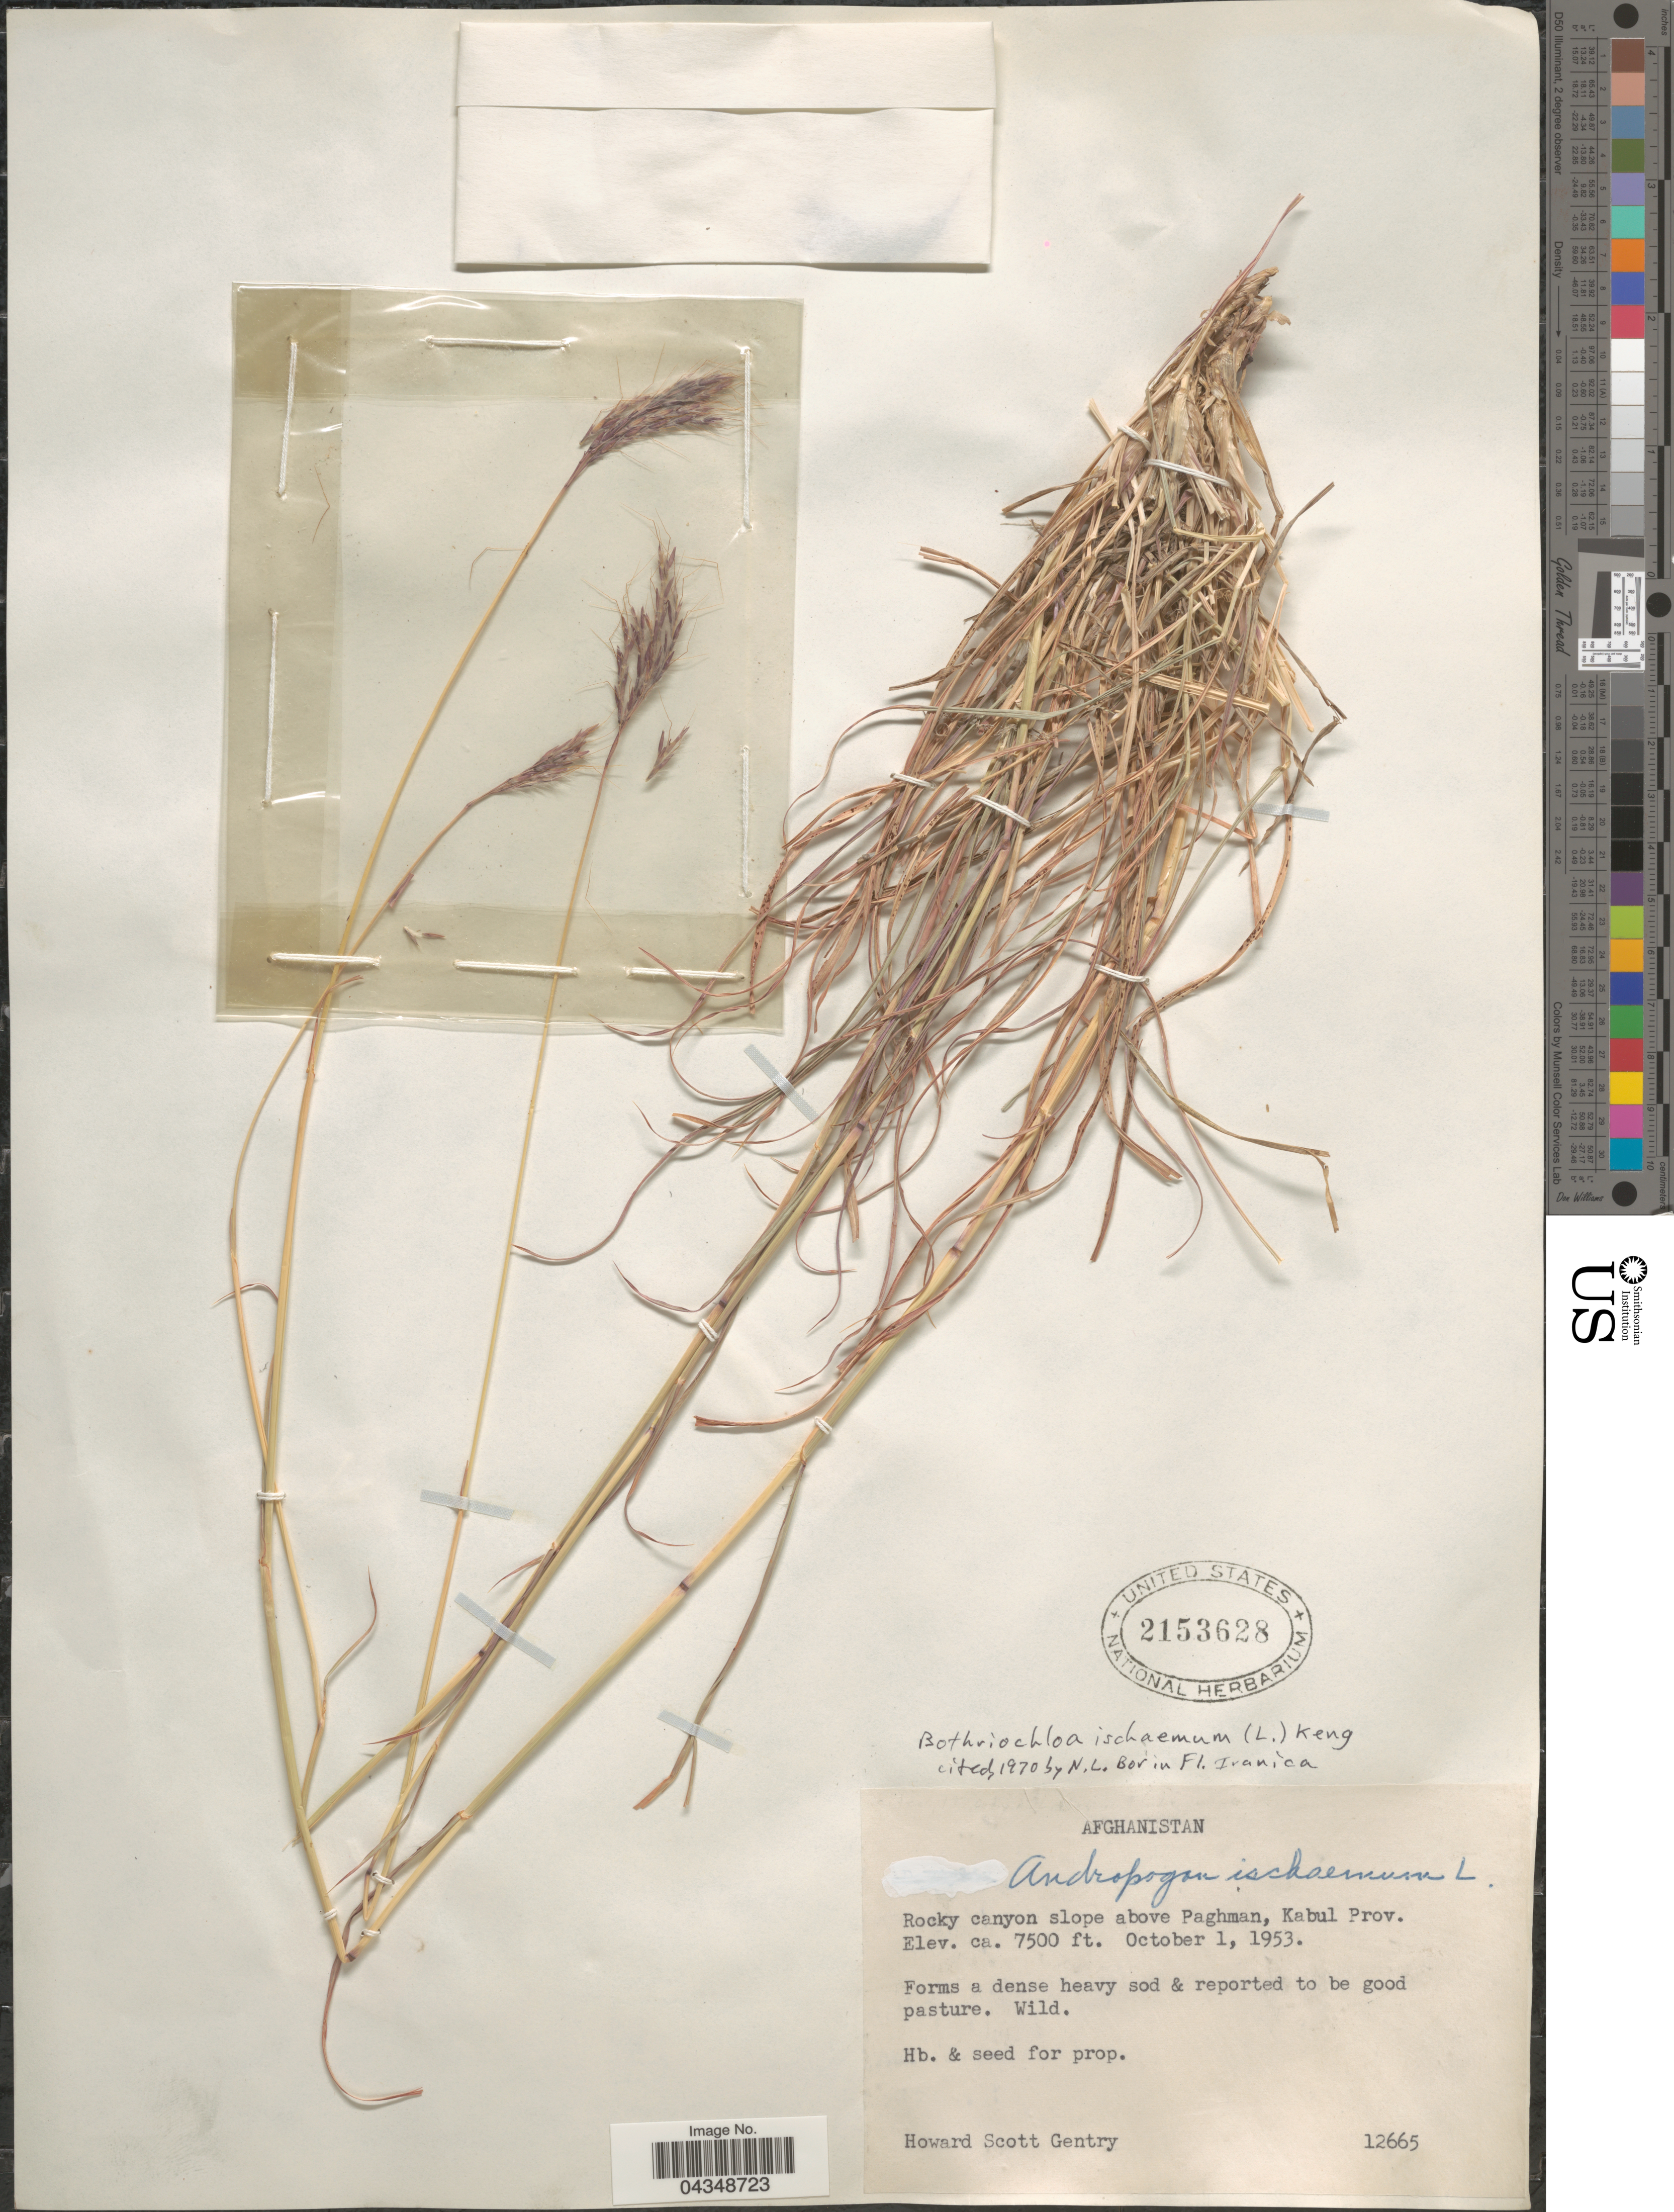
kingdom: Plantae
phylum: Tracheophyta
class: Liliopsida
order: Poales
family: Poaceae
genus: Bothriochloa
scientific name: Bothriochloa ischaemum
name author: (L.) Keng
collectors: H. S. Gentry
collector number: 12665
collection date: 1953-10-01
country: Afghanistan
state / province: Kabul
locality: Rocky canyon slope above Paghman.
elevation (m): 2286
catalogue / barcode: US 2153628